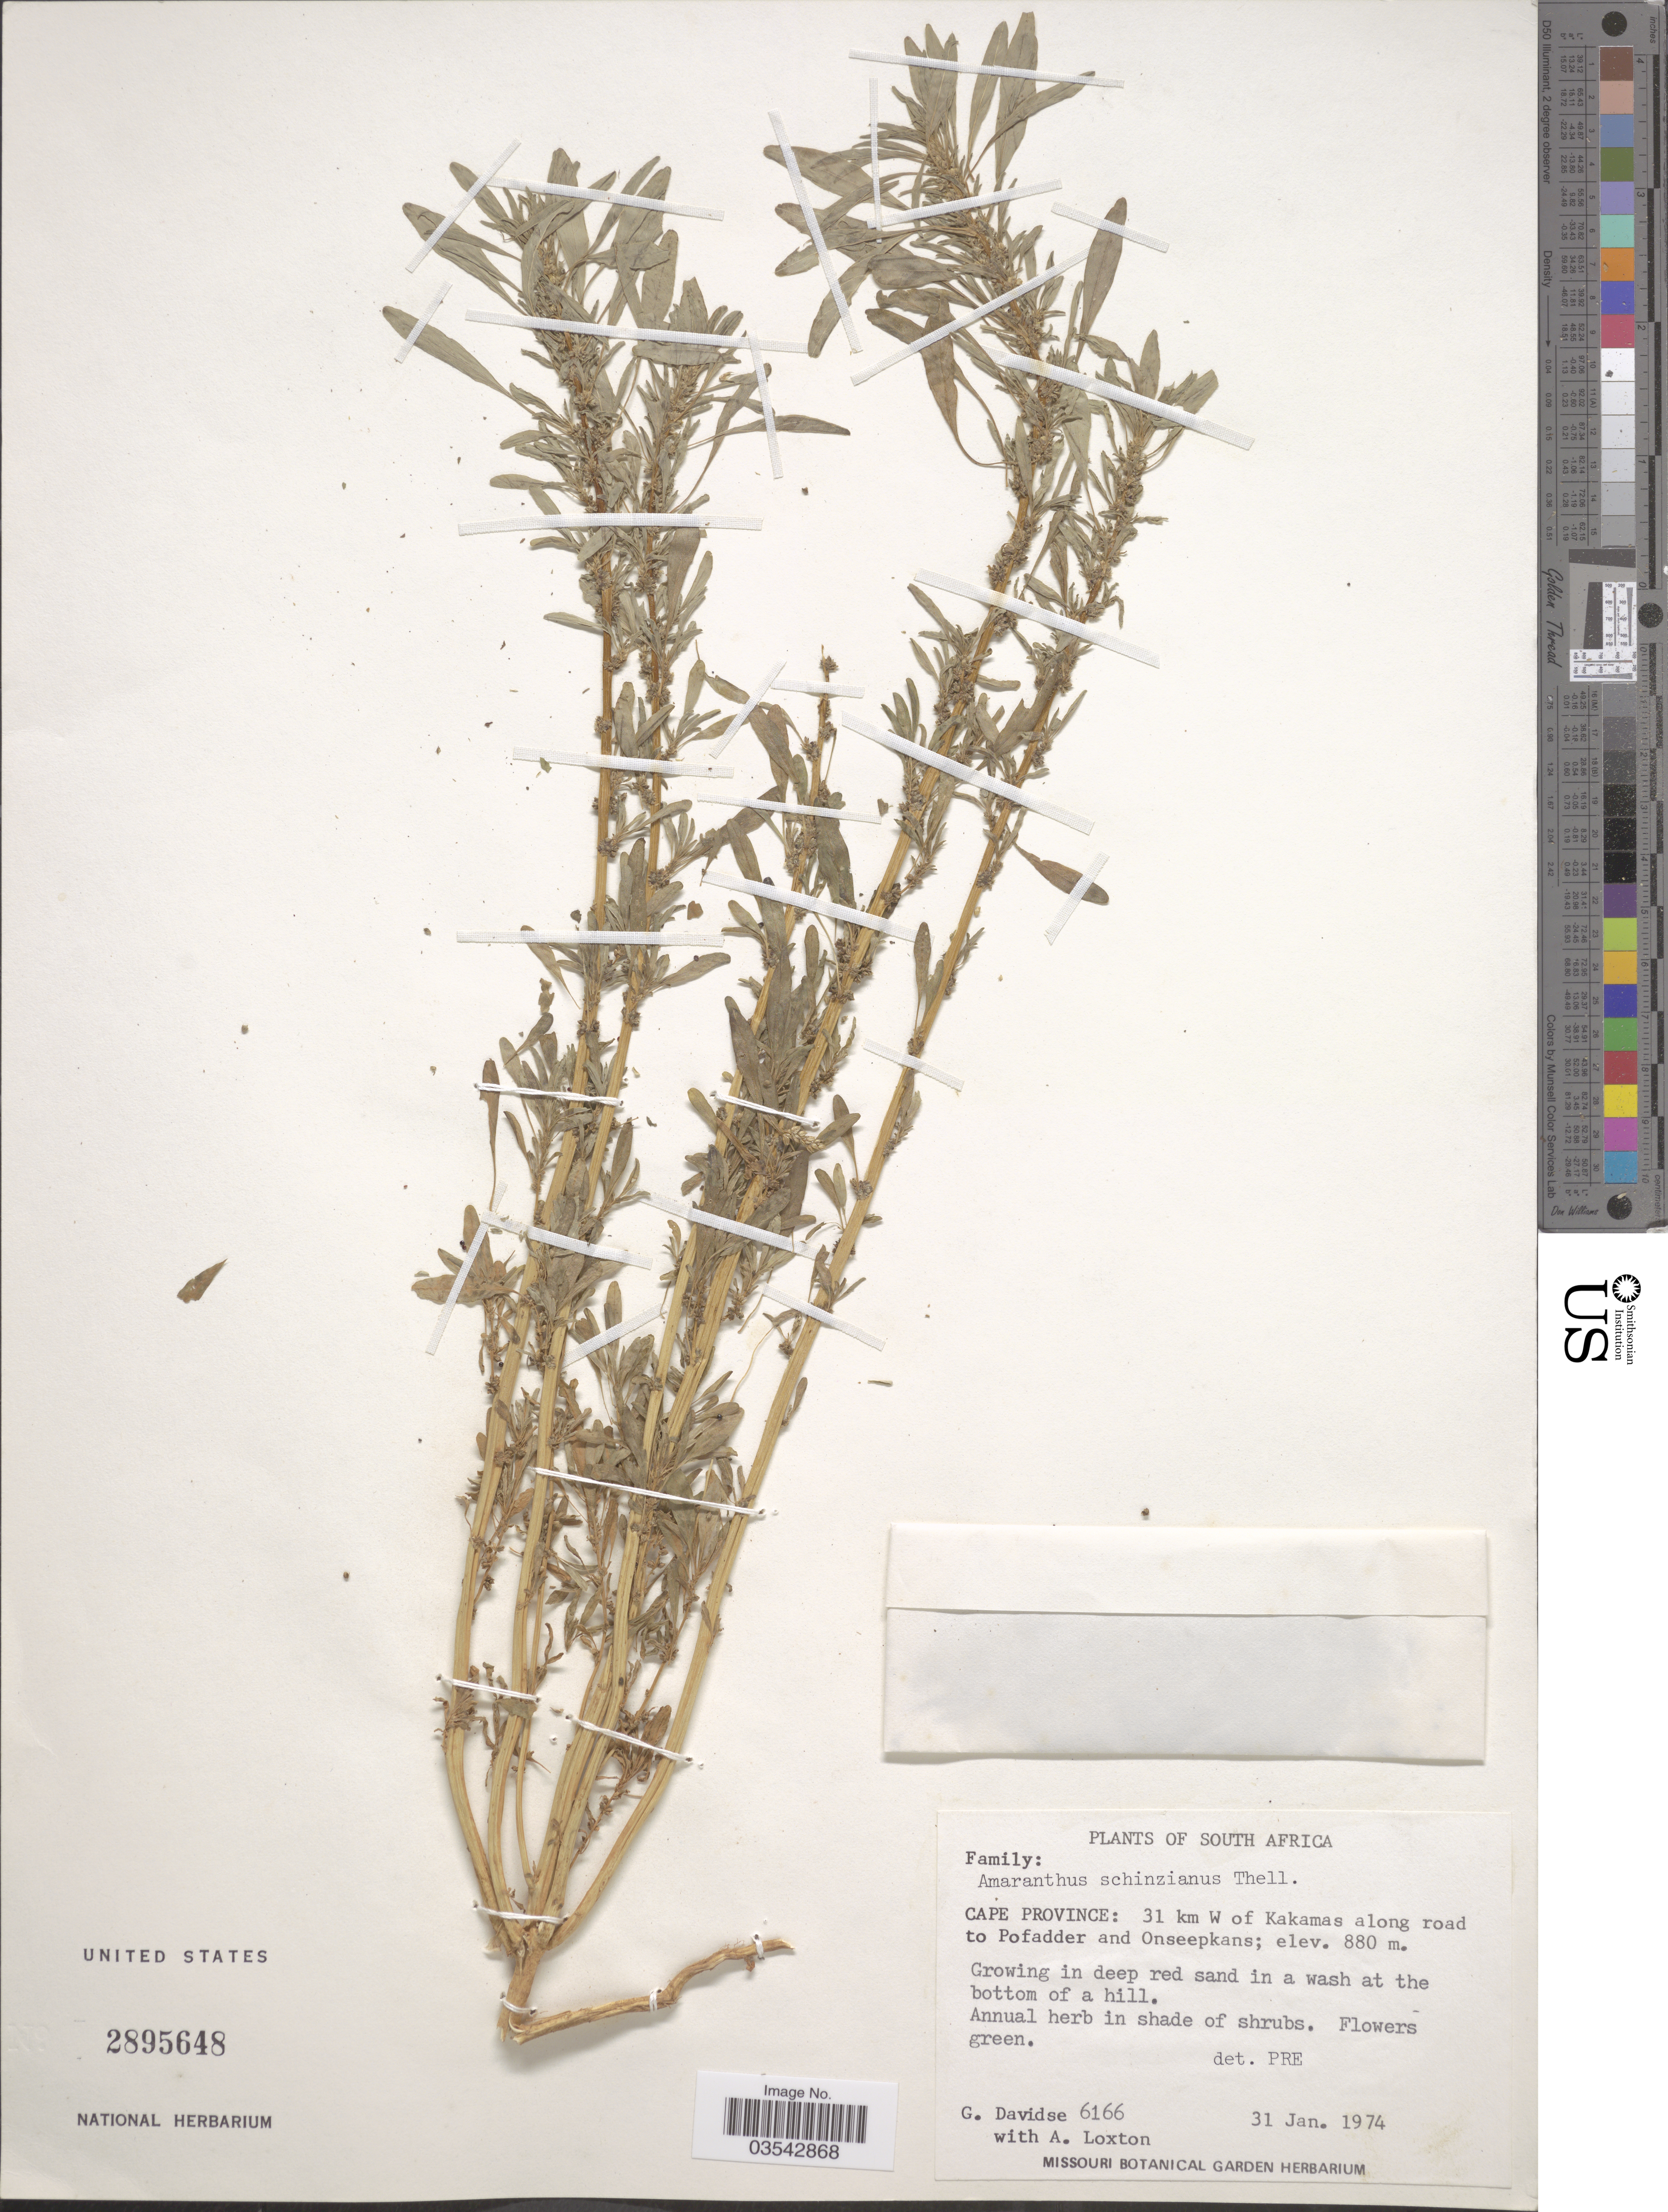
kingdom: Plantae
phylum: Tracheophyta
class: Magnoliopsida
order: Caryophyllales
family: Amaranthaceae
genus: Amaranthus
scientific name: Amaranthus schinzianus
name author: Thell.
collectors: G. Davidse & A. Loxton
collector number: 6166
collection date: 1974-01-31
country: South Africa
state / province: Northern Cape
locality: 31 km W of Kakamas along road to Pofadder and Onseepkans.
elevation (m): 880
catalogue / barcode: US 2895648